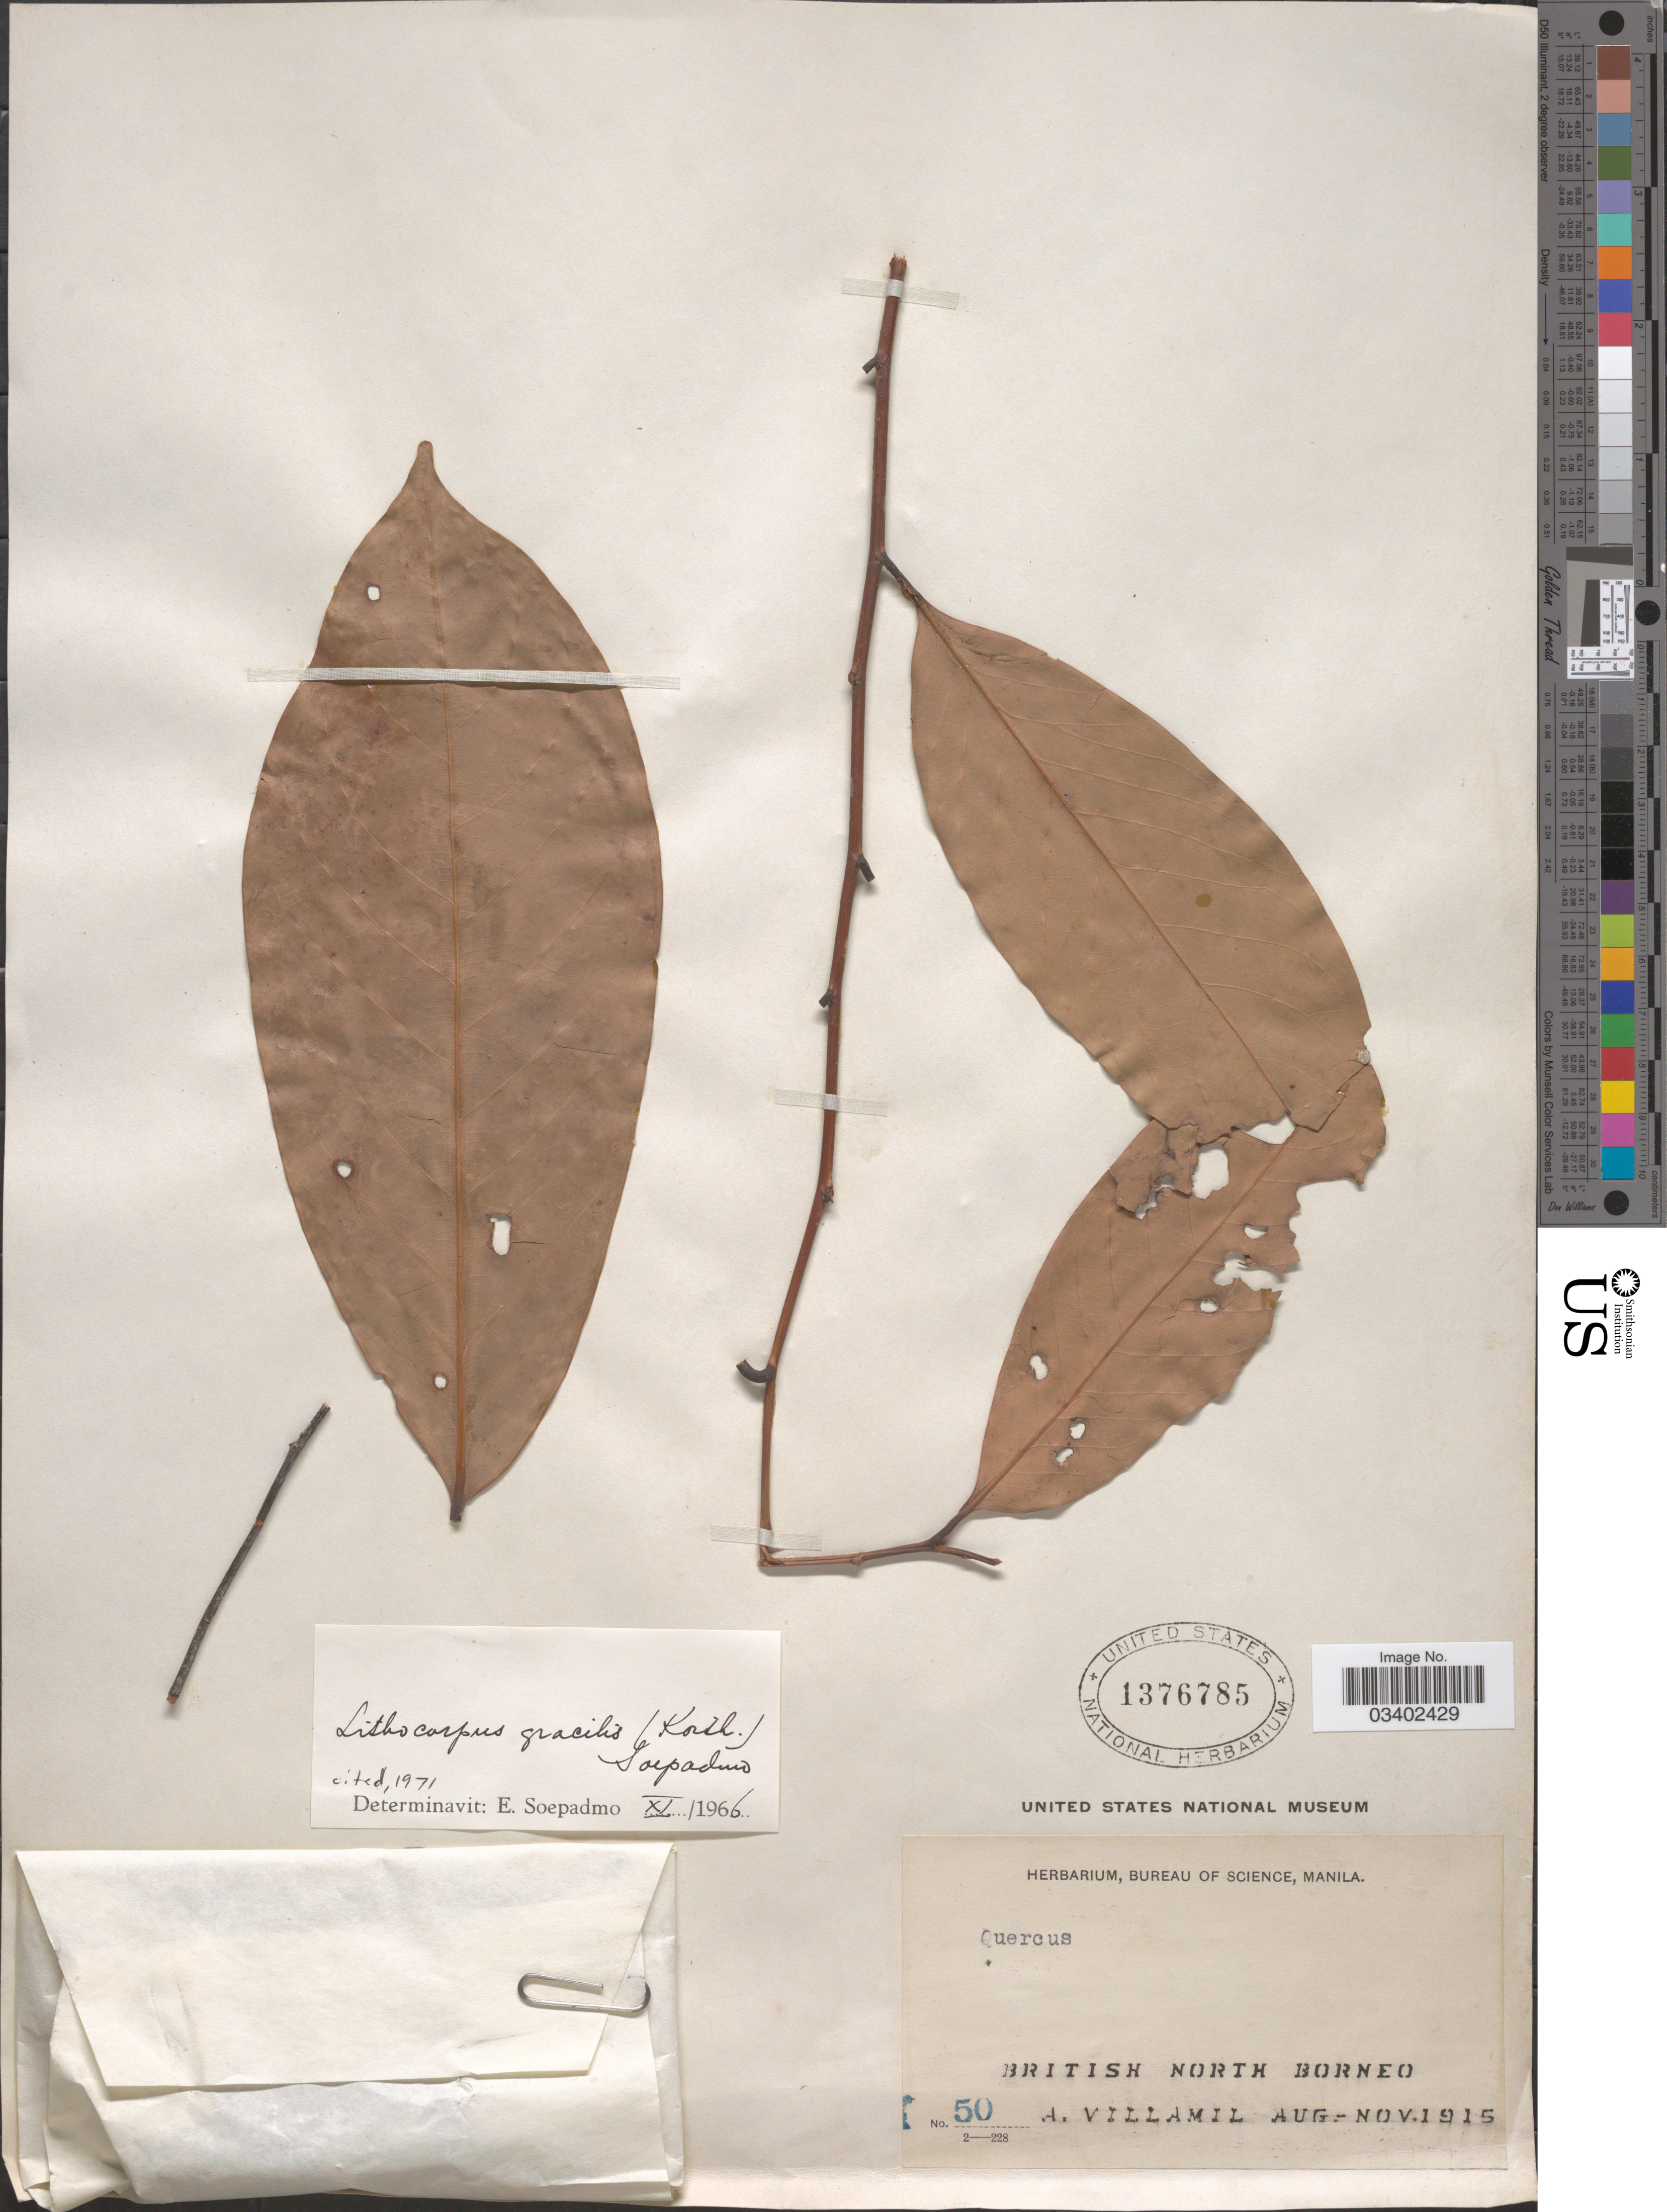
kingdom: Plantae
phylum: Tracheophyta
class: Magnoliopsida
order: Fagales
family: Fagaceae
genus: Lithocarpus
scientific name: Lithocarpus gracilis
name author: (Korth.) Soepadmo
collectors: A. Villamil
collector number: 50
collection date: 1915-08/1915-11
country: Malaysia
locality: British North Borneo.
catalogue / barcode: US 1376785